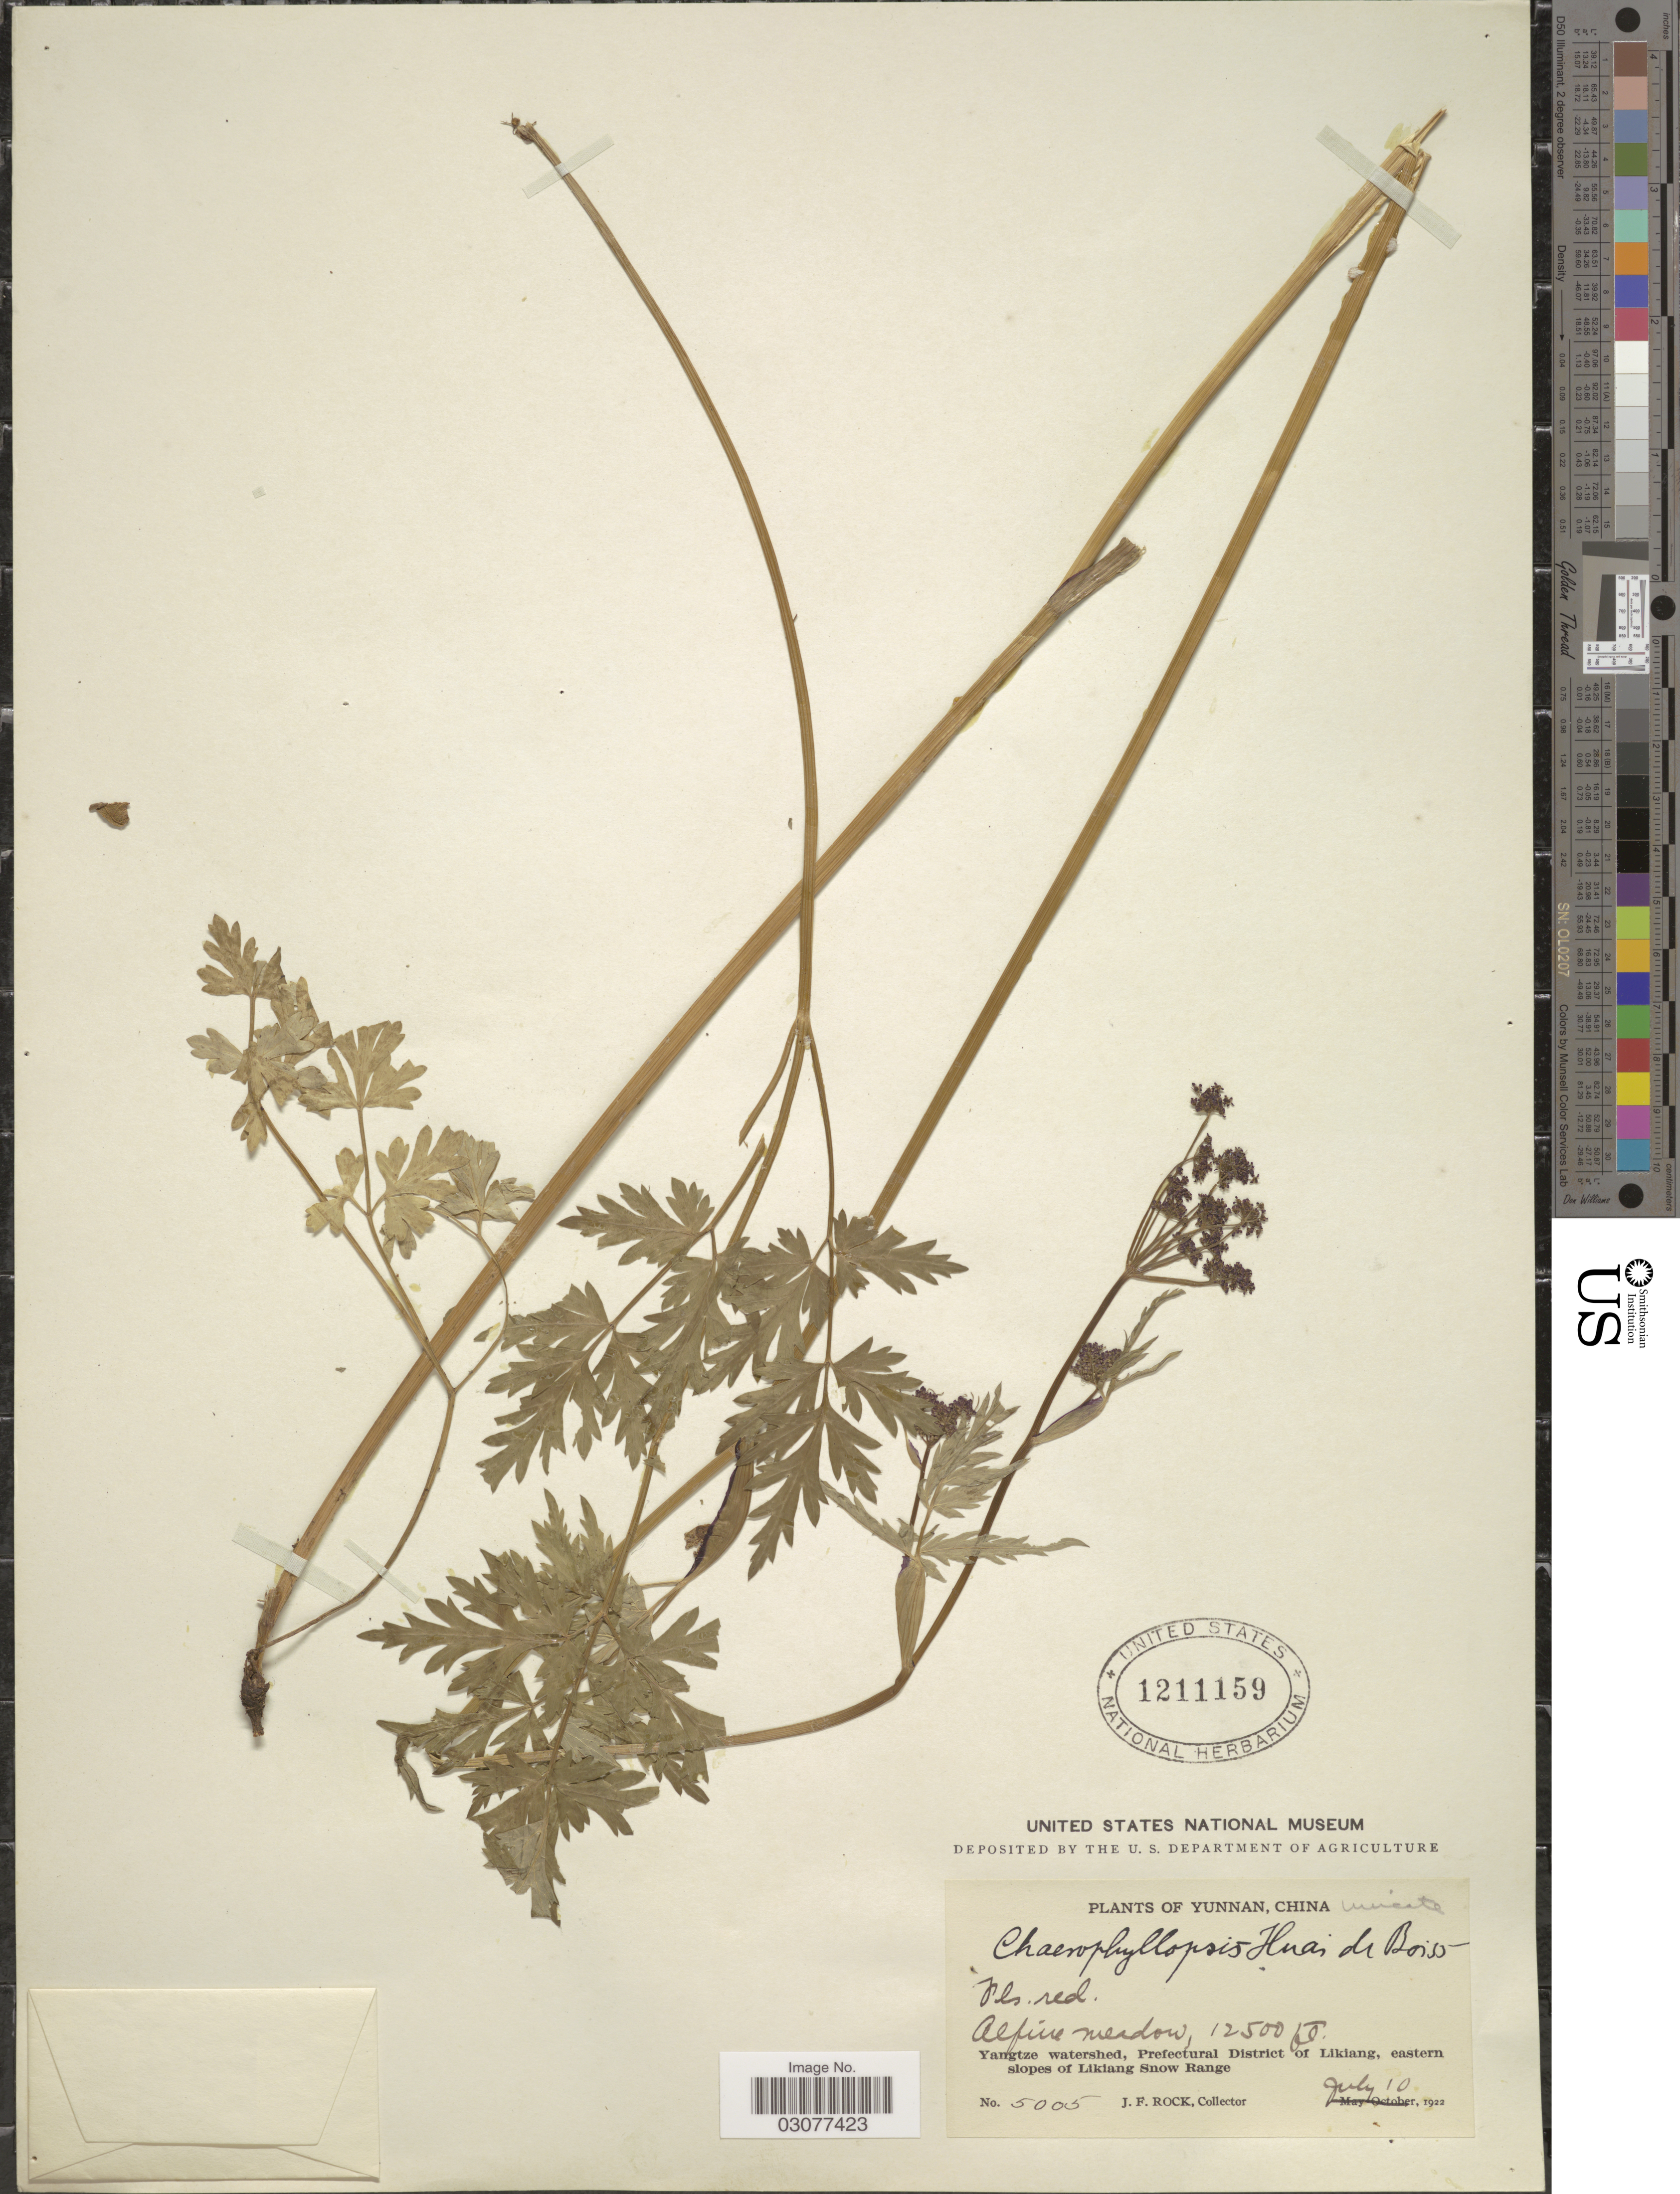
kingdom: Plantae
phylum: Tracheophyta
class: Magnoliopsida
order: Apiales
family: Apiaceae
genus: Chaerophyllopsis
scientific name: Chaerophyllopsis huai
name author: H. Boissieu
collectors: J. Rock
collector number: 5005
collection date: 1922-07-10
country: China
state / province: Yunnan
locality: Yangtze watershed, Prefectural District of Likiang, eastern slopes of Likiang Snow Range.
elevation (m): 3810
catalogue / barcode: US 1211159